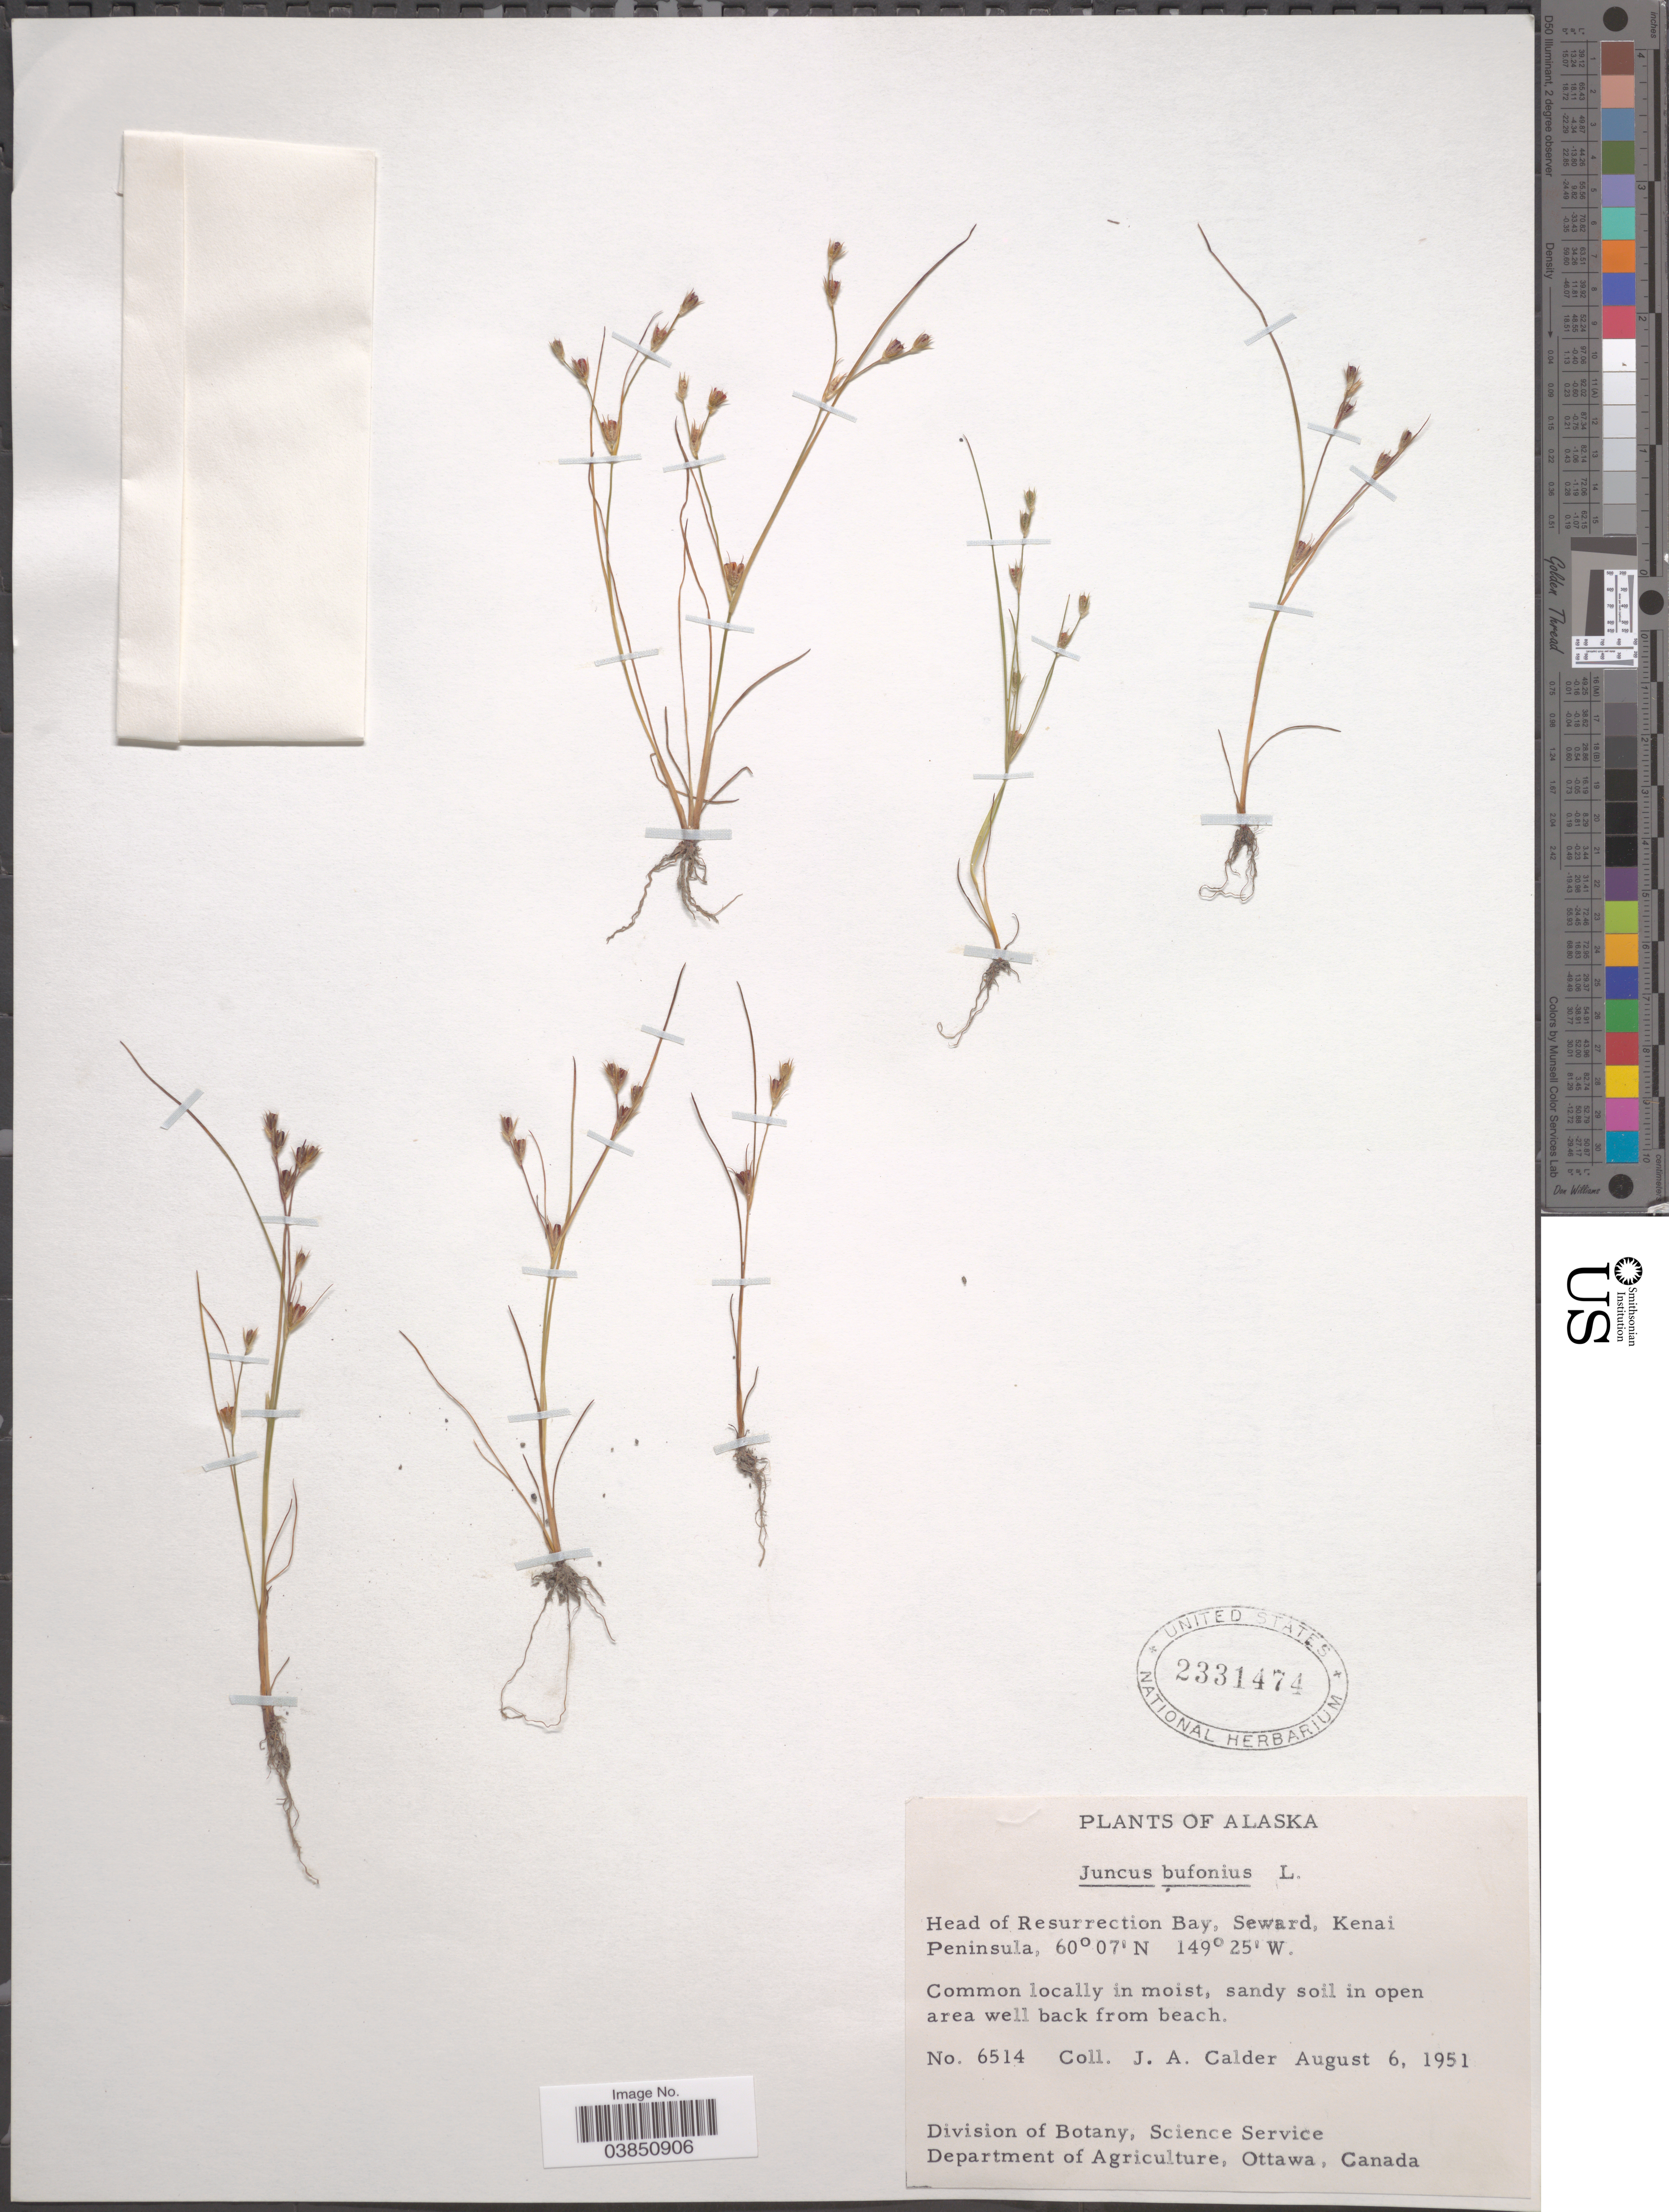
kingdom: Plantae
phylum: Tracheophyta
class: Liliopsida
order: Poales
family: Juncaceae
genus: Juncus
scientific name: Juncus bufonius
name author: L.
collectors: J. A. Calder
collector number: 6514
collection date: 1951-08-06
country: United States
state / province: Alaska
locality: Head of Resurrection Bay, Seward, Kenai Peninsula.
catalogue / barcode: US 2331474